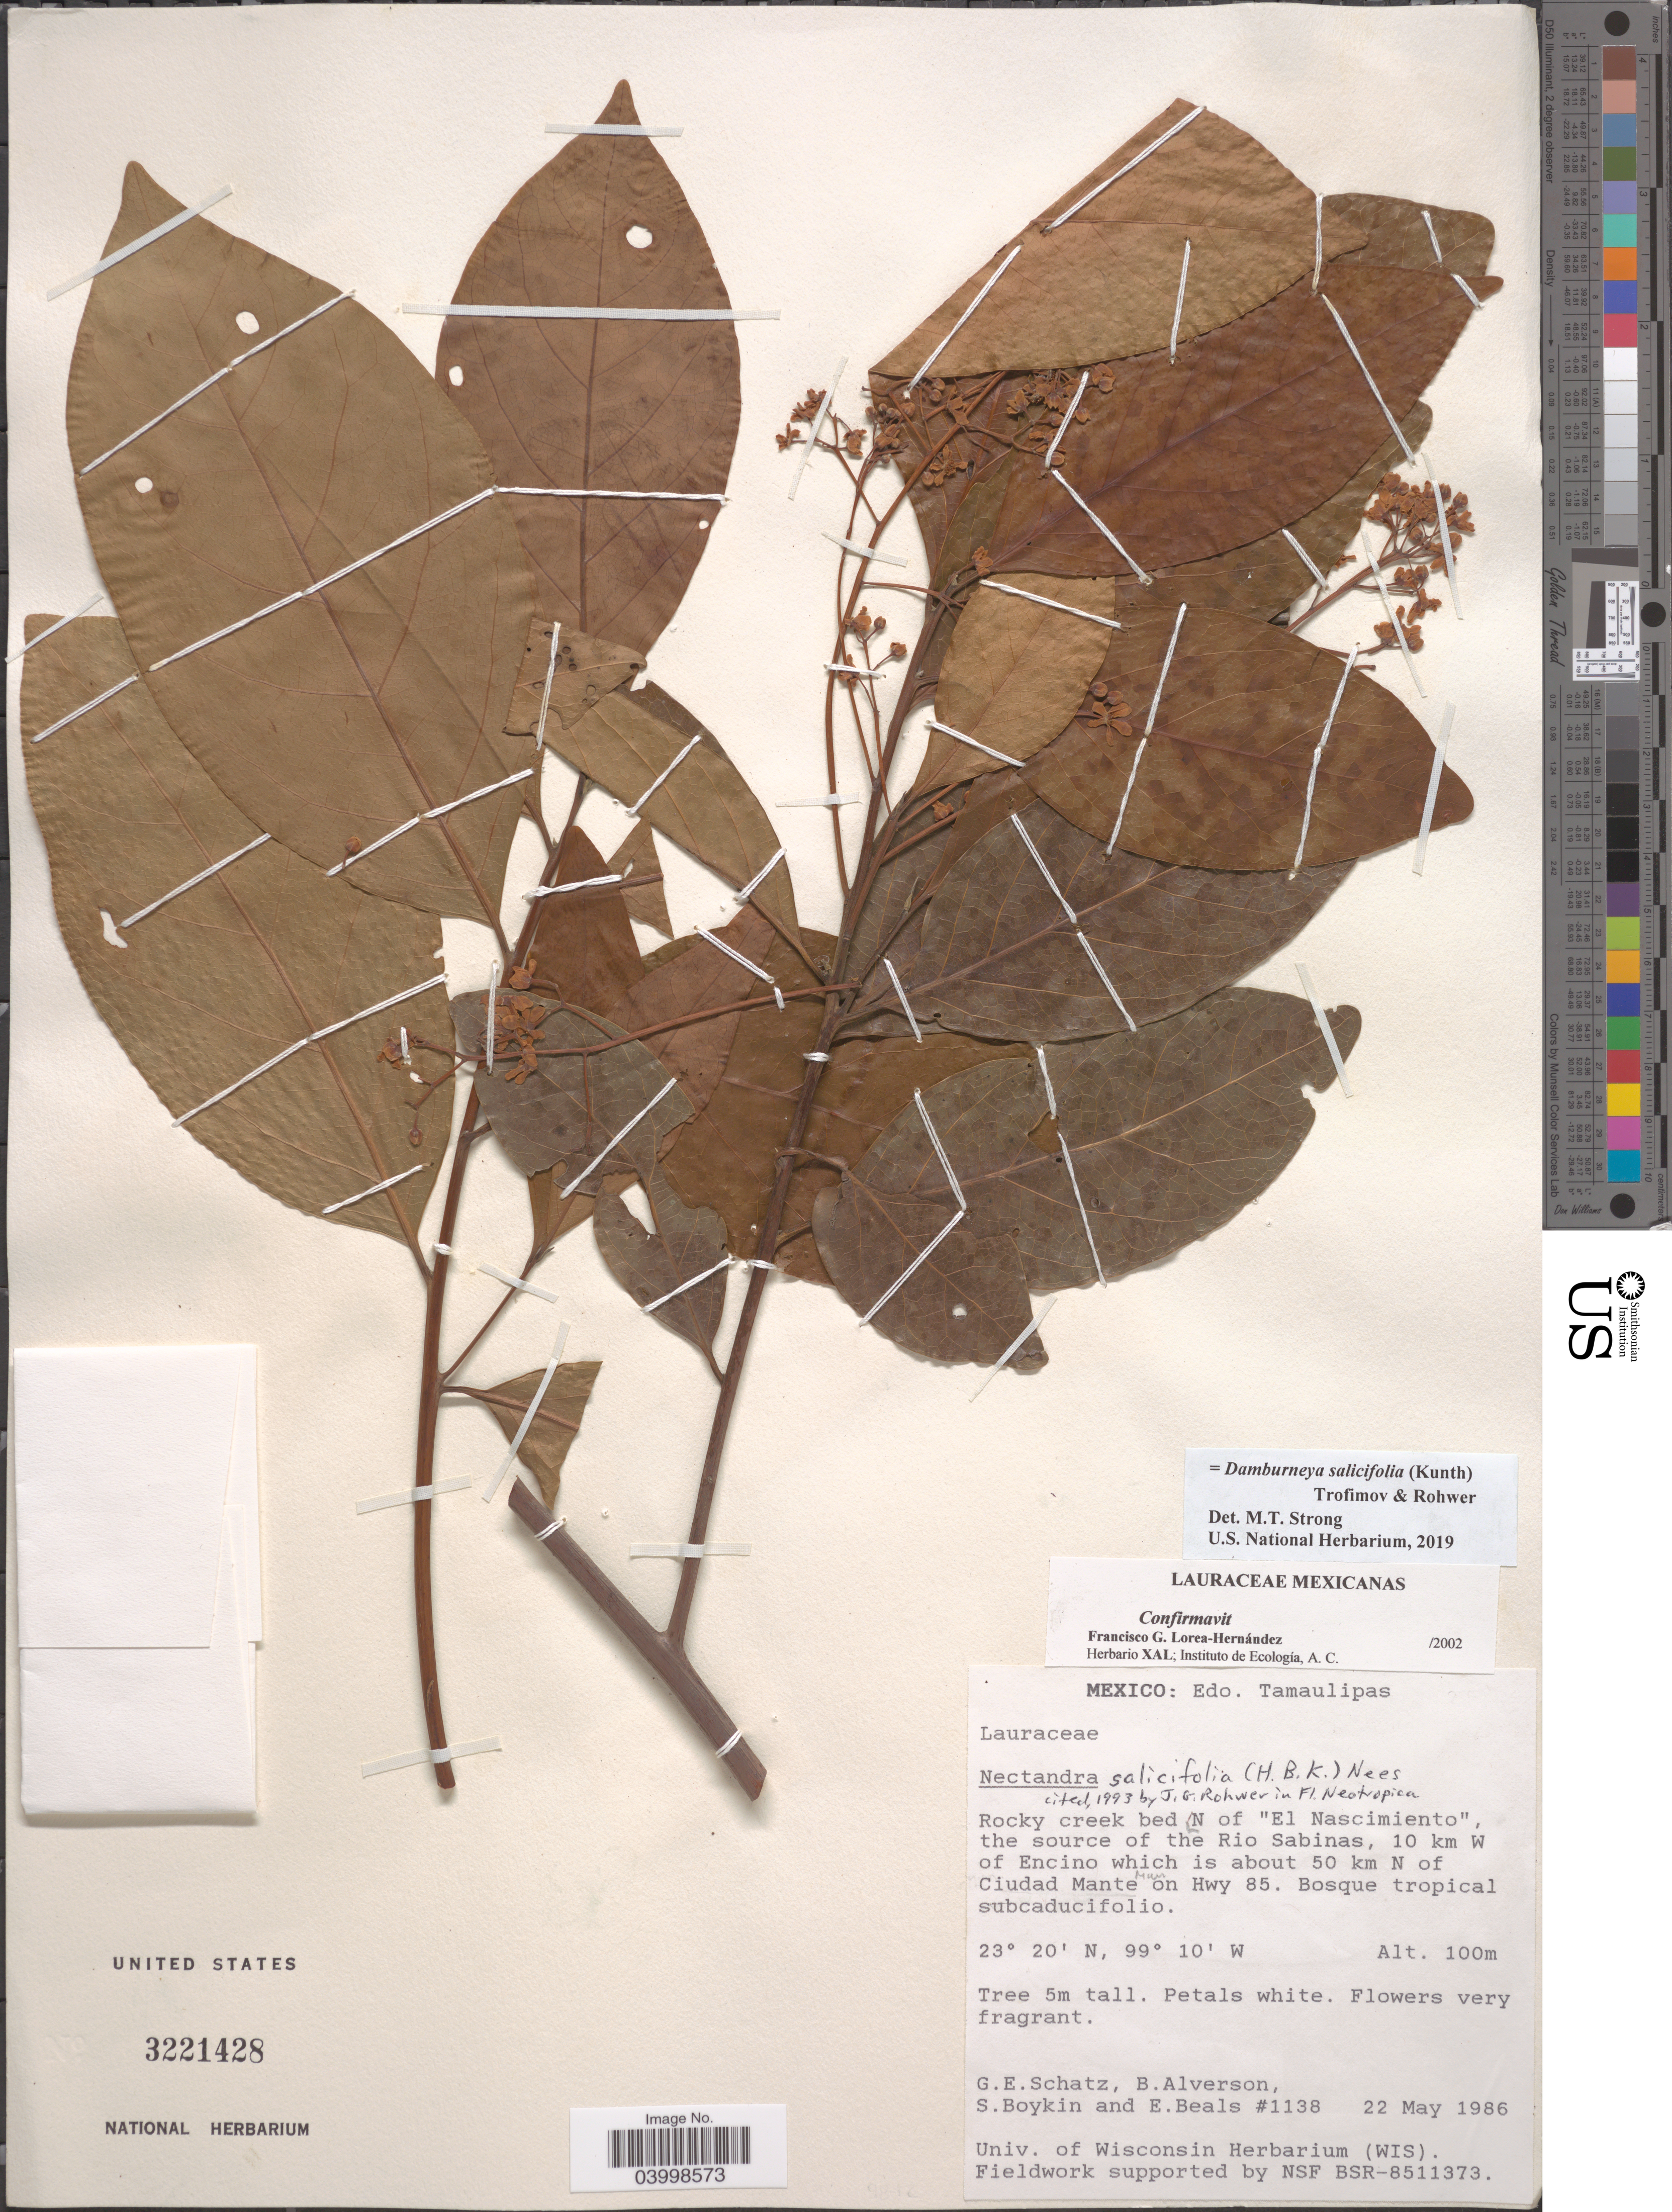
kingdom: Plantae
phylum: Tracheophyta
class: Magnoliopsida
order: Laurales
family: Lauraceae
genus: Damburneya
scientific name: Damburneya salicifolia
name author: (Kunth) Trofimov & Rohwer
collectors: G. Schatz, Alverson, B., S. Boykin & E. Beals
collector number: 1138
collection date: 1986-05-22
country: Mexico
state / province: Tamaulipas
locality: Rocky creek bed N of "El Nascimiento", the source of the Rio Sabinas, 10 km W of Encino which is about 50 km N of Ciudad Mante on Hwy 85.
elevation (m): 100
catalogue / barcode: US 322148